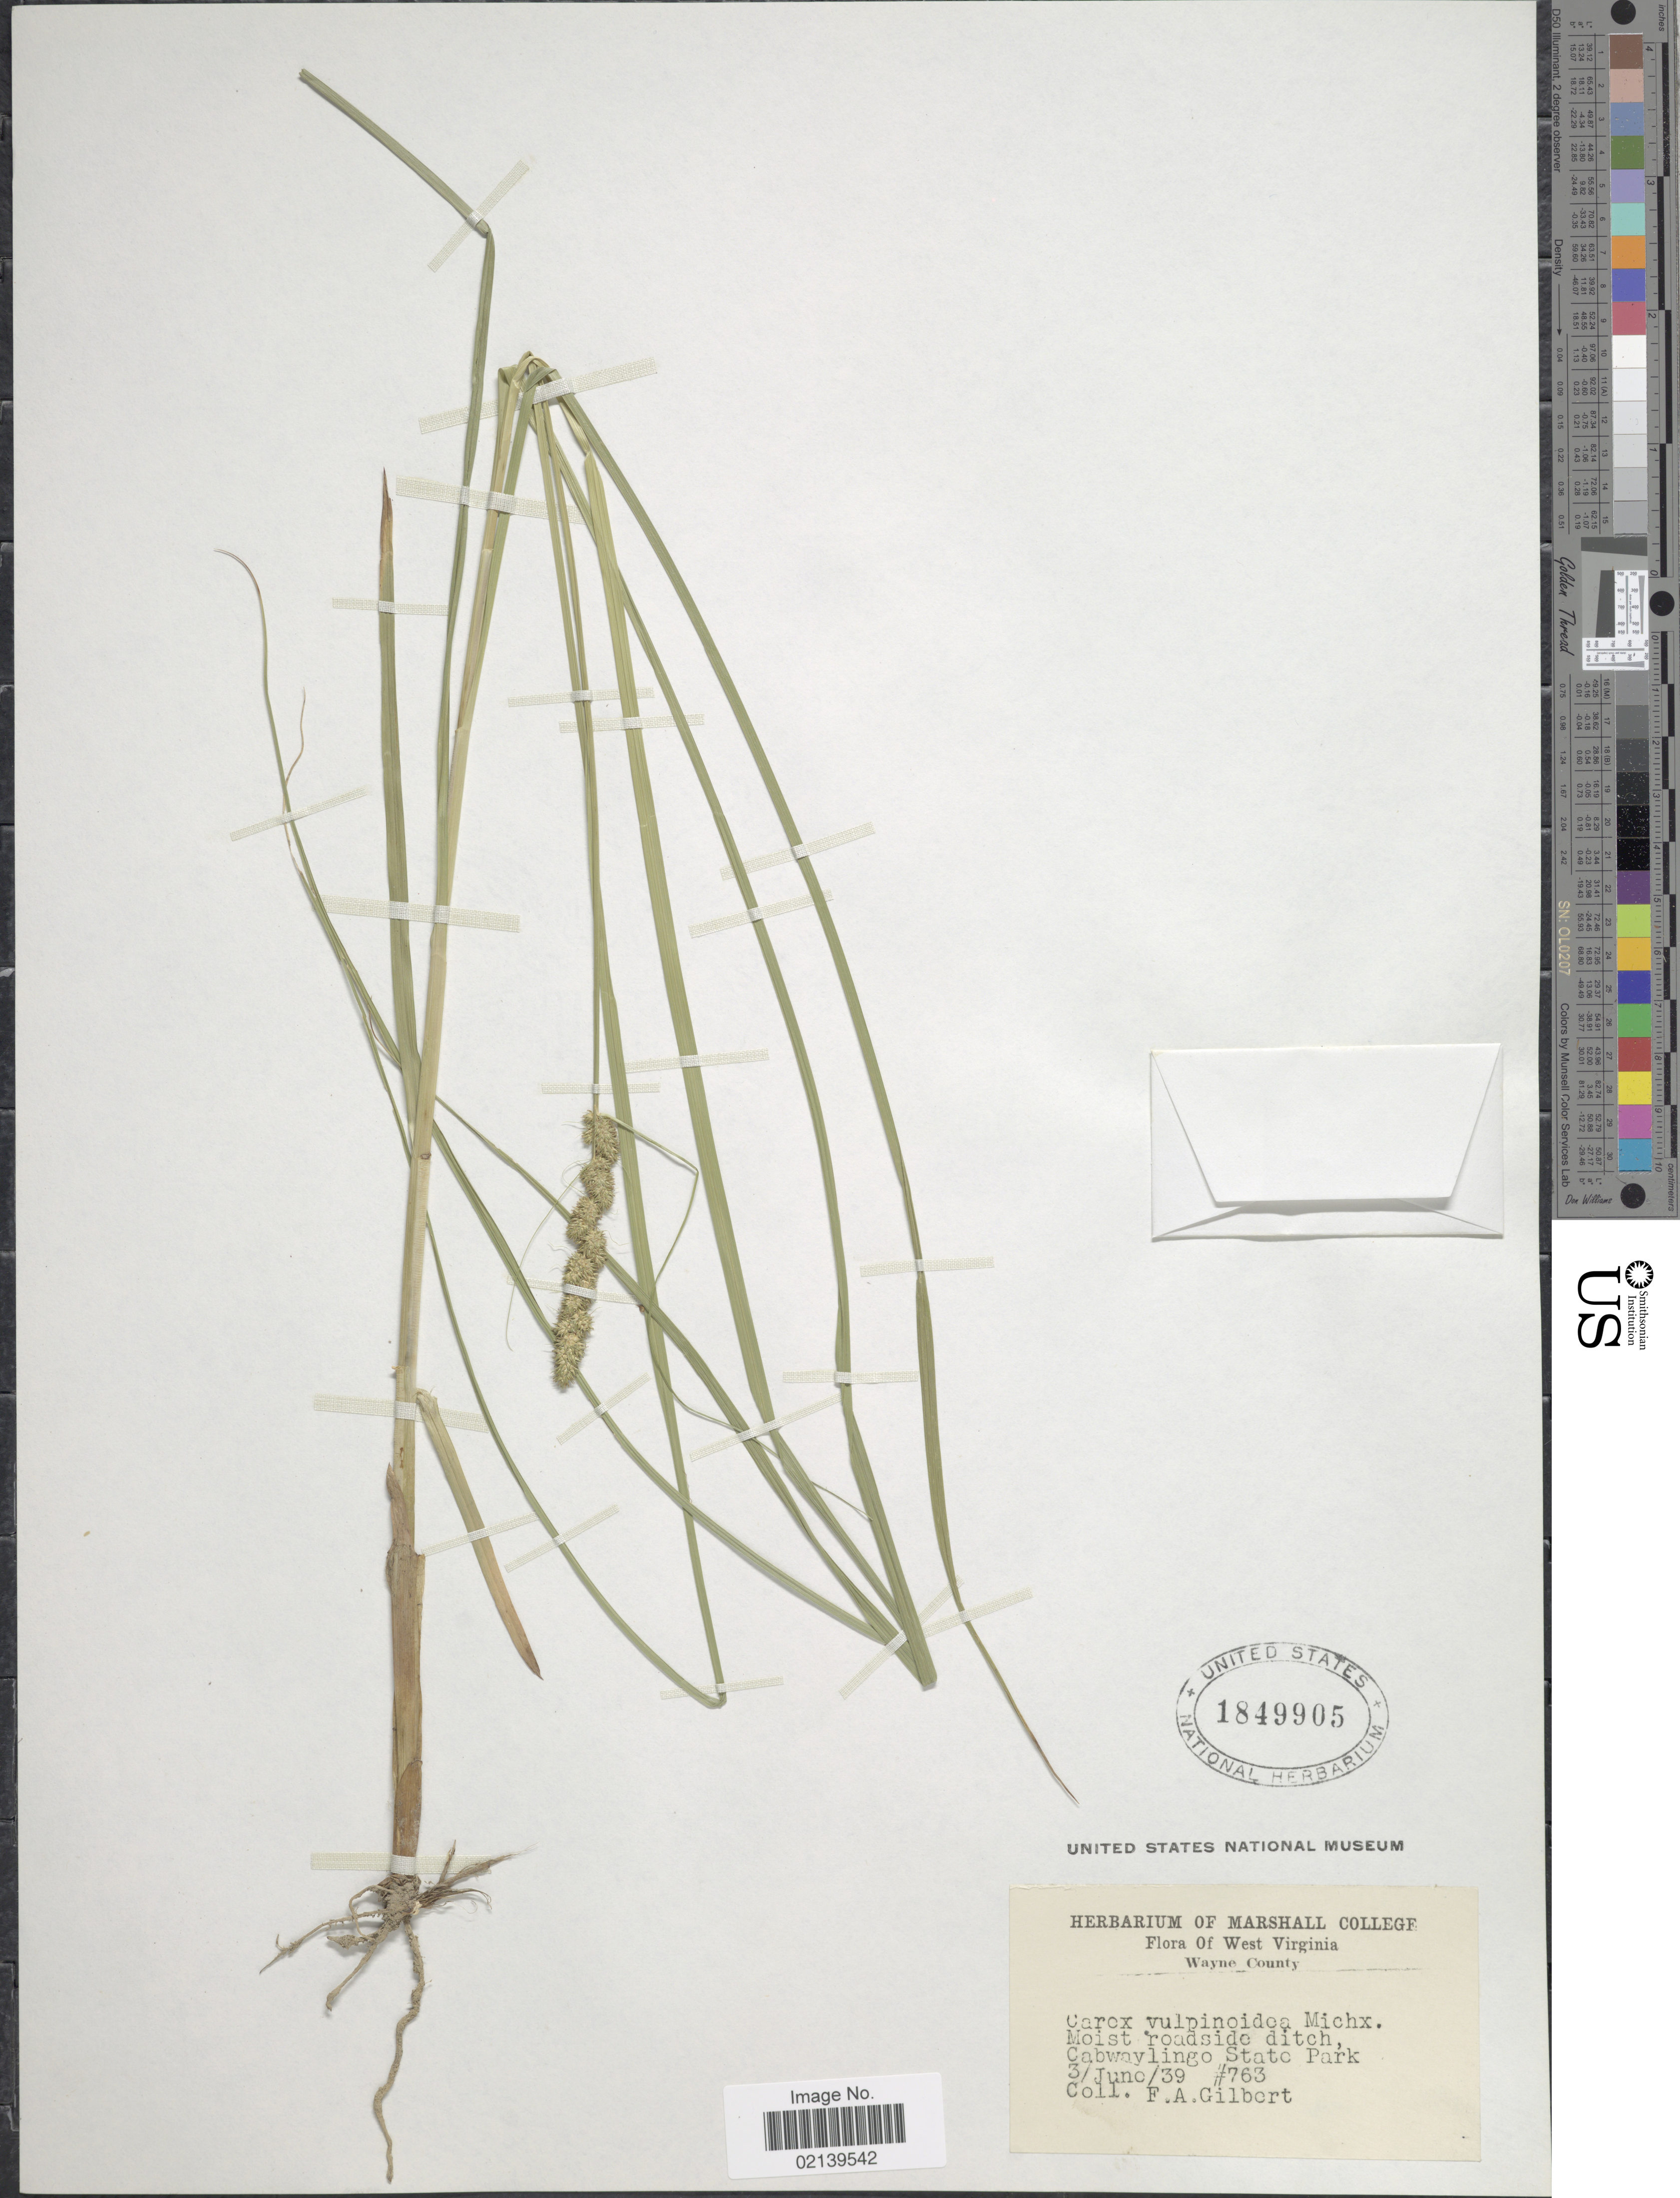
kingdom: Plantae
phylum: Tracheophyta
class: Liliopsida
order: Poales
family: Cyperaceae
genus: Carex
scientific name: Carex vulpinoidea Michx.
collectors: F. A. Gilbert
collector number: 763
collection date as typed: Transcribed d/m/y: 3/6/39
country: United States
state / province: West Virginia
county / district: Wayne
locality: Cabwaylingo State Park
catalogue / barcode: US 1849905